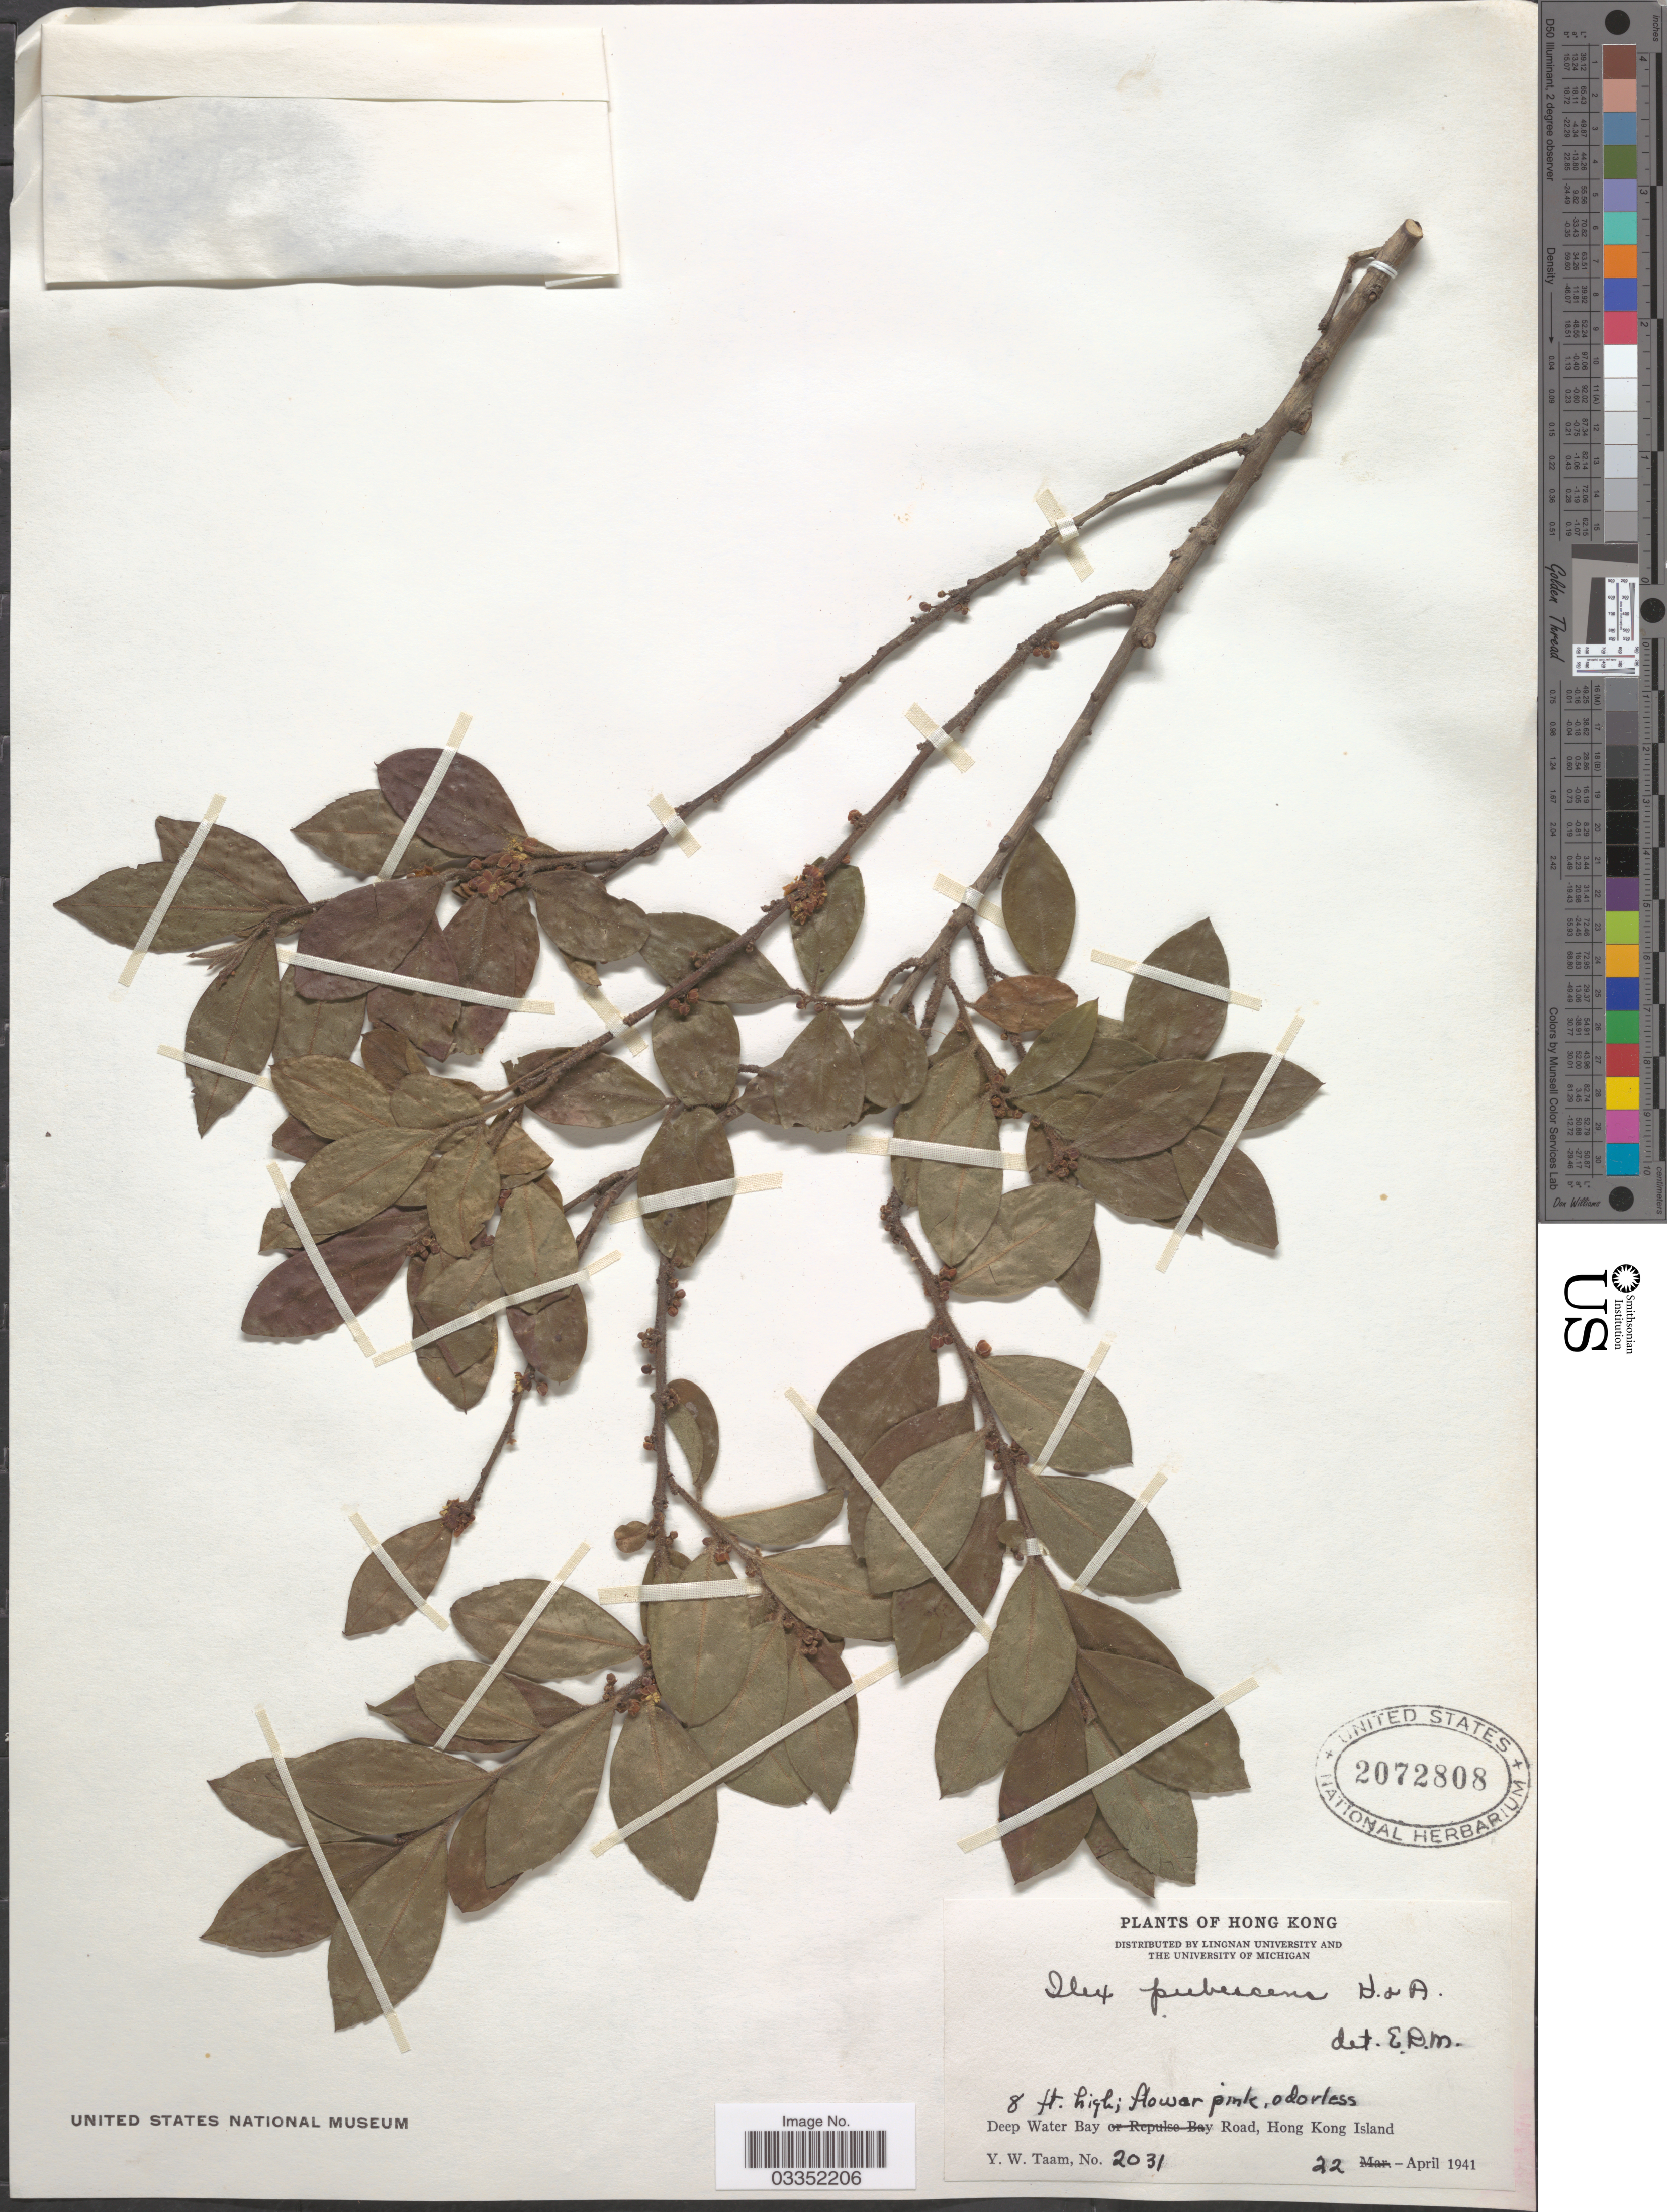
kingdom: Plantae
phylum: Tracheophyta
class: Magnoliopsida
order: Aquifoliales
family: Aquifoliaceae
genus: Ilex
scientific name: Ilex pubescens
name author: Hook. & Arn.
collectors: Y. W. Taam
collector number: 2031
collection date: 1941-04-22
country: China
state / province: Hong Kong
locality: Deep Water Bay Road, Hong Kong Island.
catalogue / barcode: US 2072808